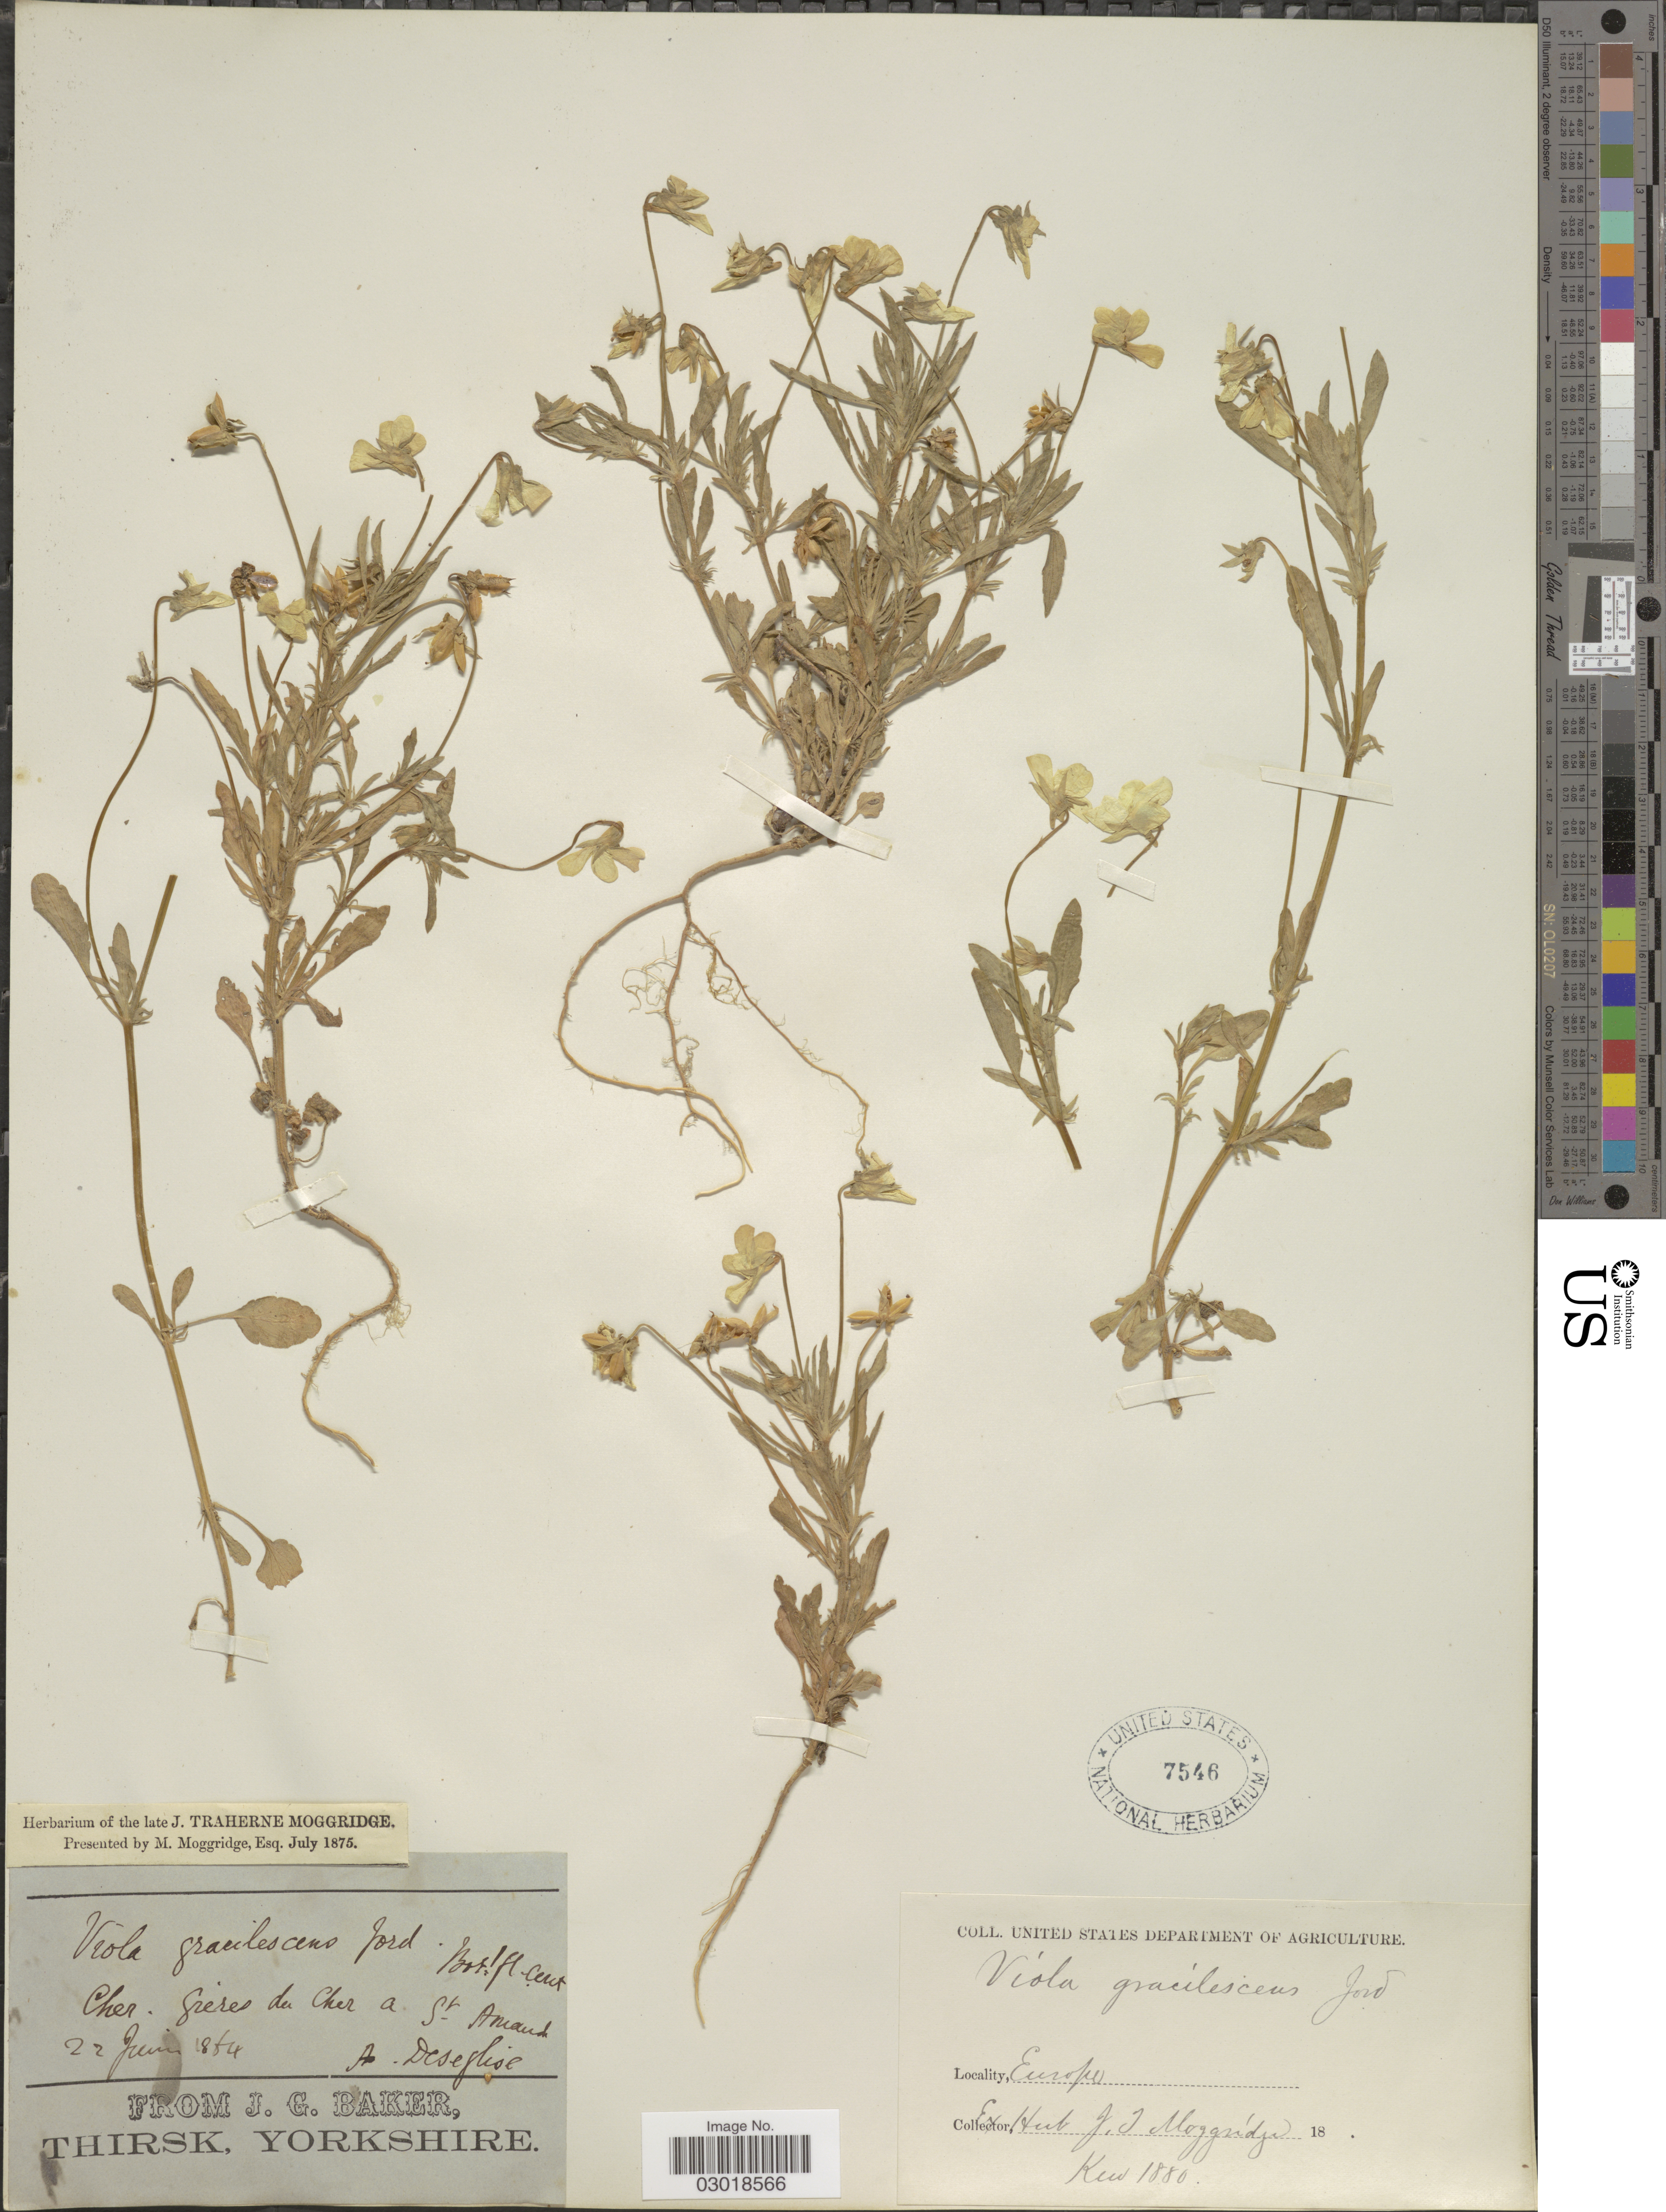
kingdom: Plantae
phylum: Tracheophyta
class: Magnoliopsida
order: Malpighiales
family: Violaceae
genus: Viola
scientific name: Viola gracilescens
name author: Jord.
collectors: J. G. Baker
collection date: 1864-06-22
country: France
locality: Cher. Greres du Cher a St. Amand.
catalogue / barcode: US 7546